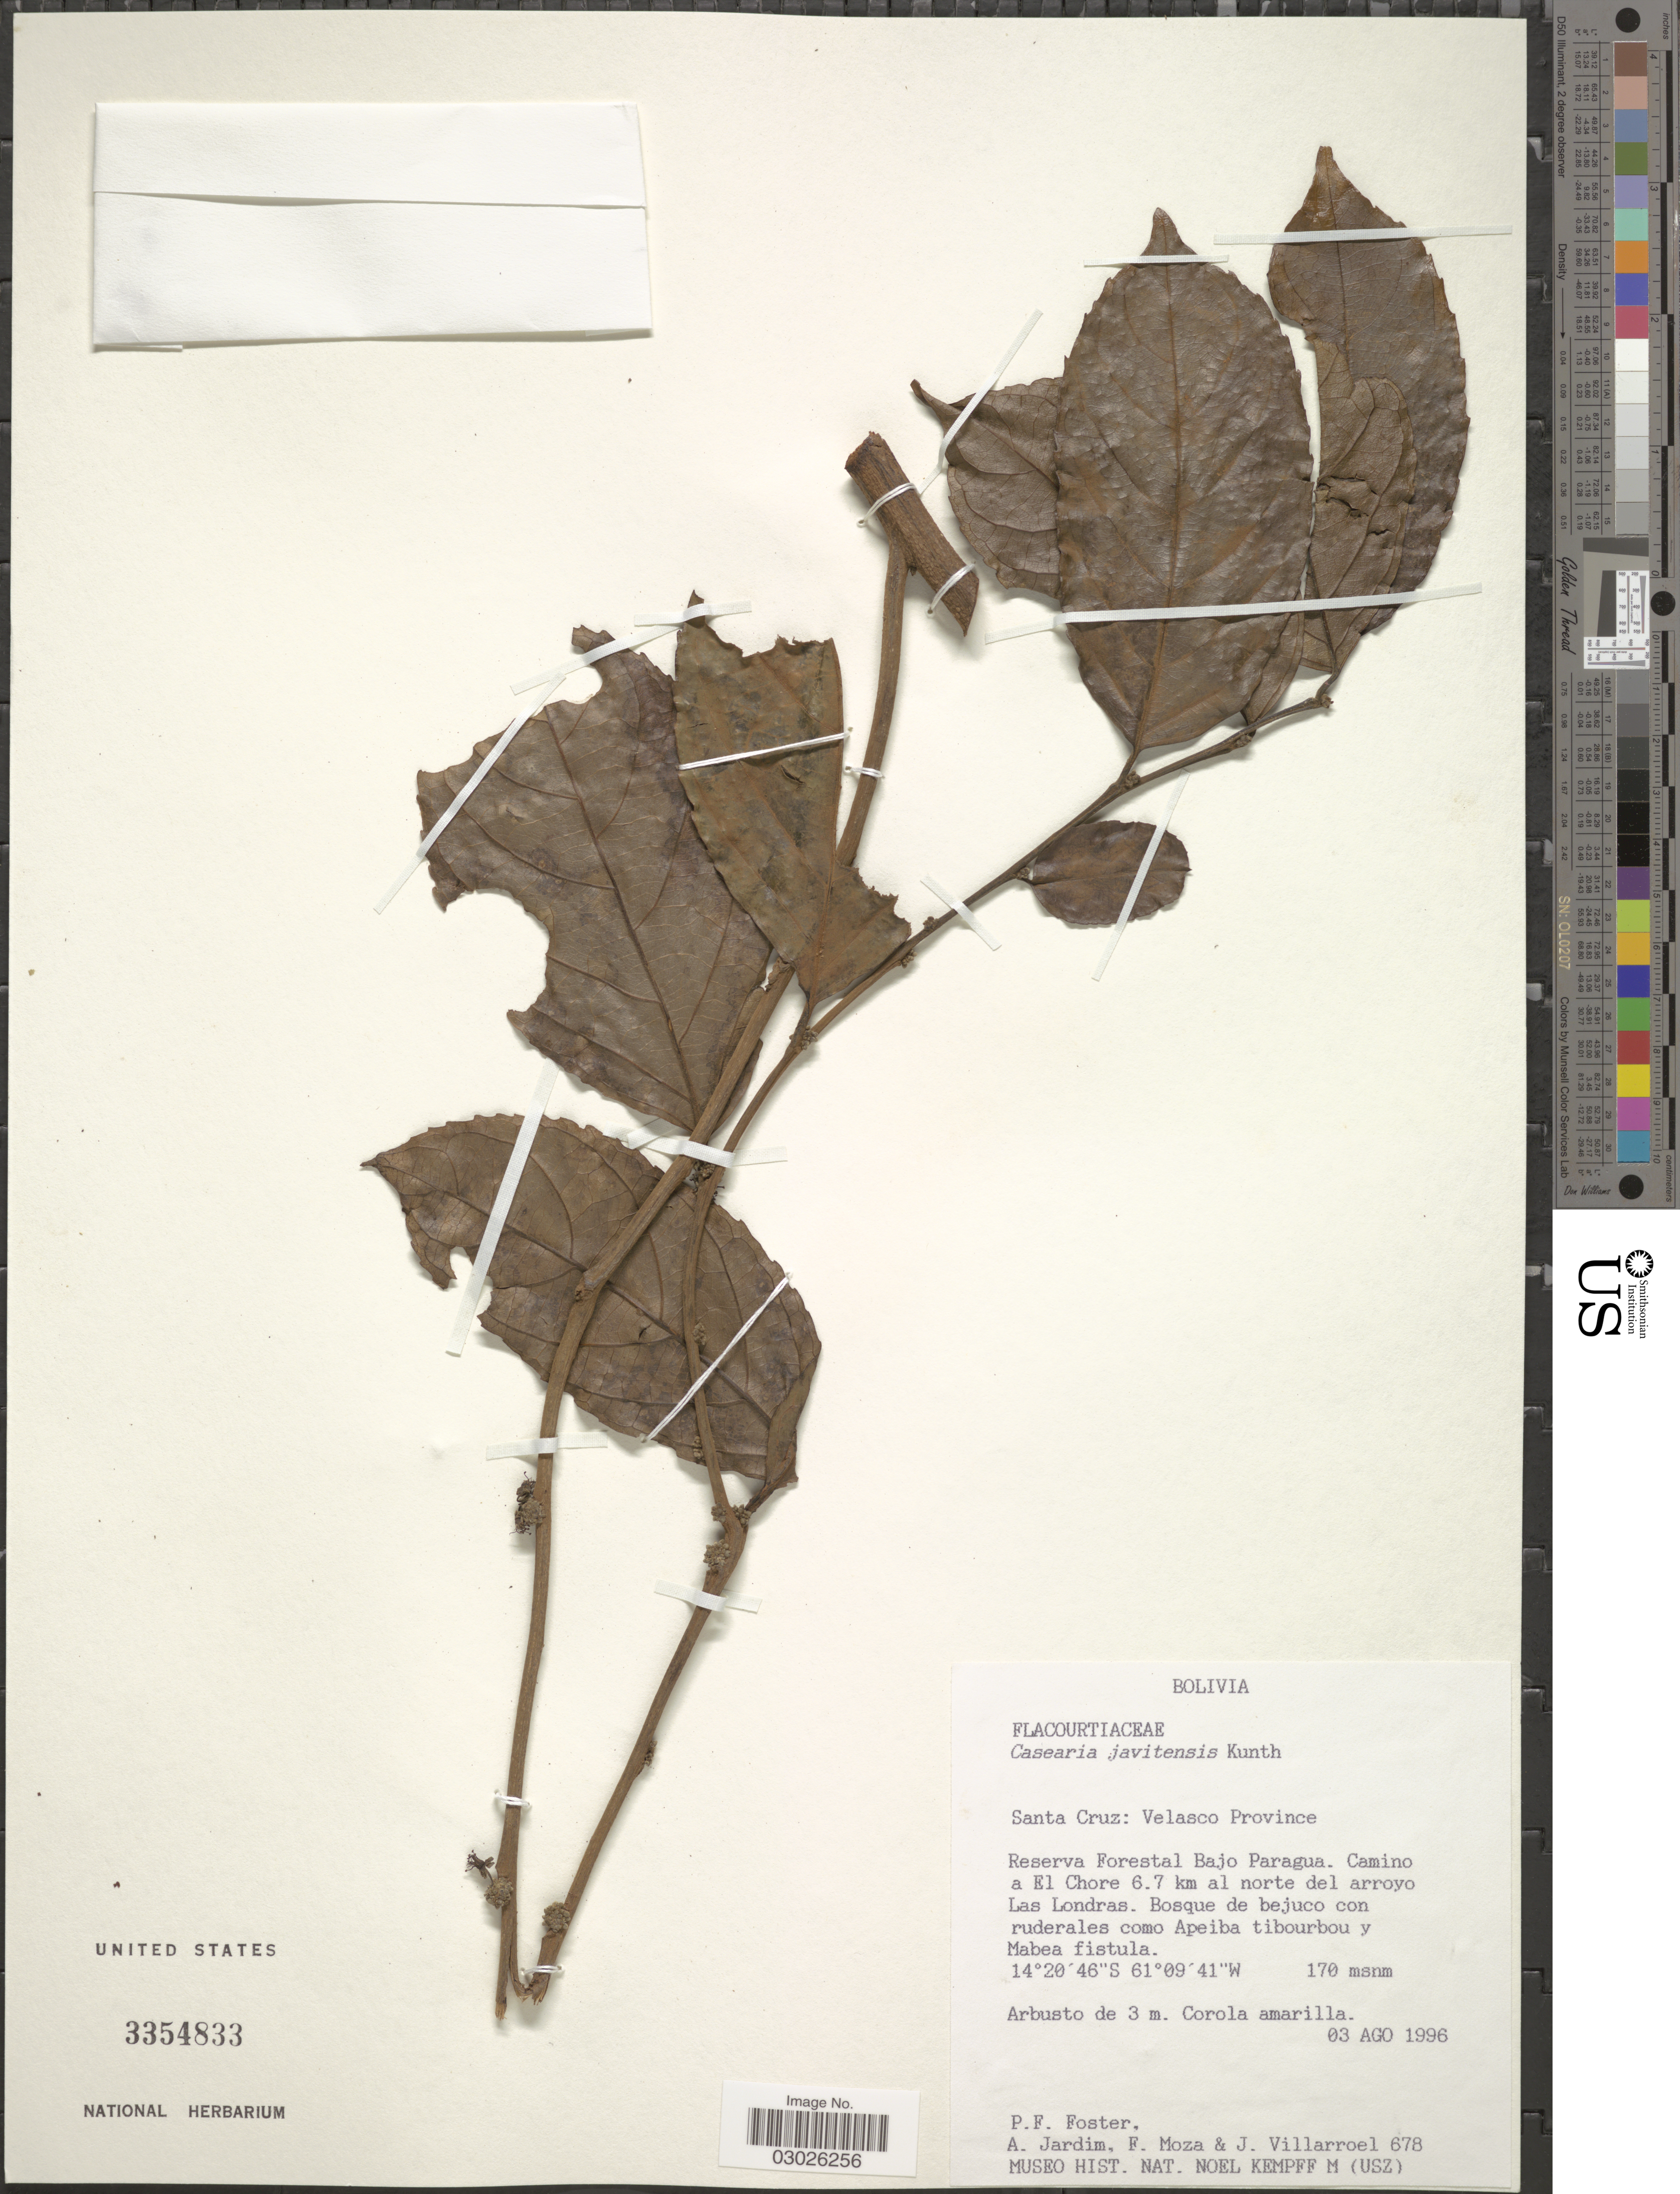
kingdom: Plantae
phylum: Tracheophyta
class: Magnoliopsida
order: Malpighiales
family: Salicaceae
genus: Piparea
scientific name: Piparea multiflora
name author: C.F. Gaertn.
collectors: P. Foster, A. Jardim, F. Moza & J. Villarroel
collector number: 678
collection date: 1996-08-03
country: Bolivia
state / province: Santa Cruz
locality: Velasco Province, Reserva Forestal Bajo Paragua, Camino a El Chore, 6.7 km al norte del arroyo Las Londras.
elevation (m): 170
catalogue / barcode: US 3354833